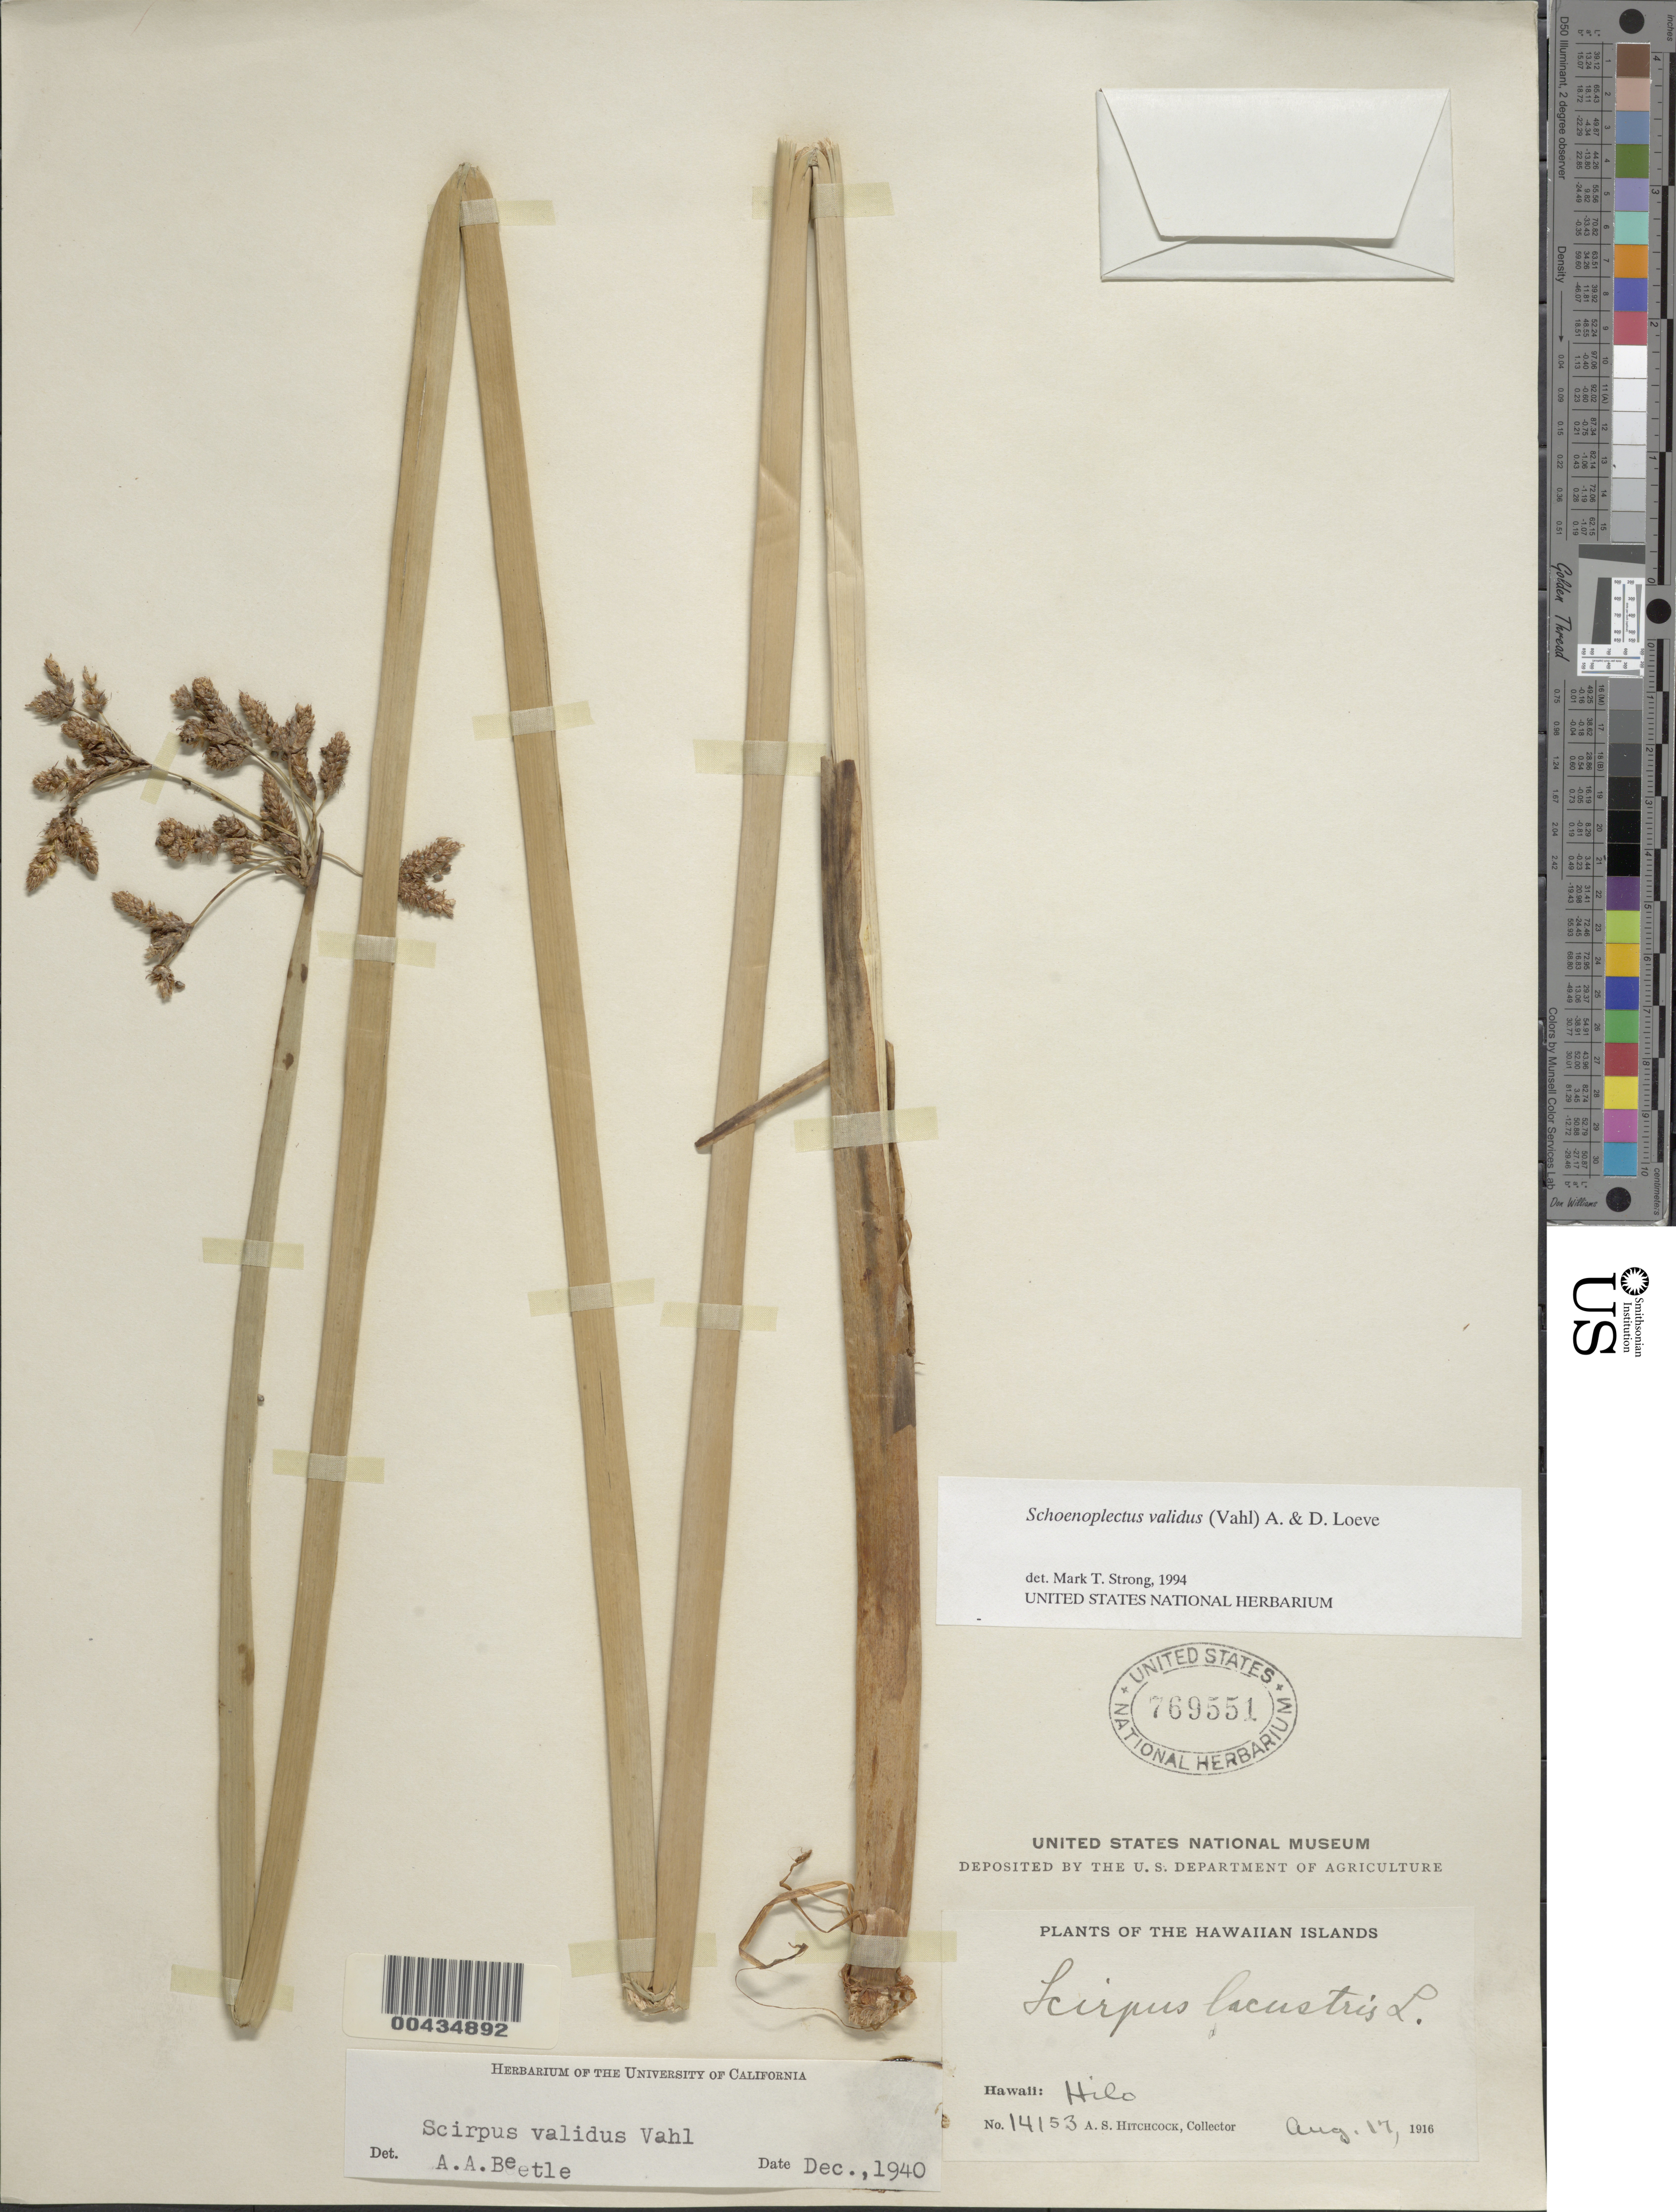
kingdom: Plantae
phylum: Tracheophyta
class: Liliopsida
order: Poales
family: Cyperaceae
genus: Schoenoplectus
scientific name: Schoenoplectus tabernaemontani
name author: (C.C. Gmel.) Palla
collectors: A. S. Hitchcock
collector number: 14153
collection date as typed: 17 Aug 1916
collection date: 1916-08-17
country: United States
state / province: Hawaii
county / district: Hawaii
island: Hawaii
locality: Hilo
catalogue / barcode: US 769551